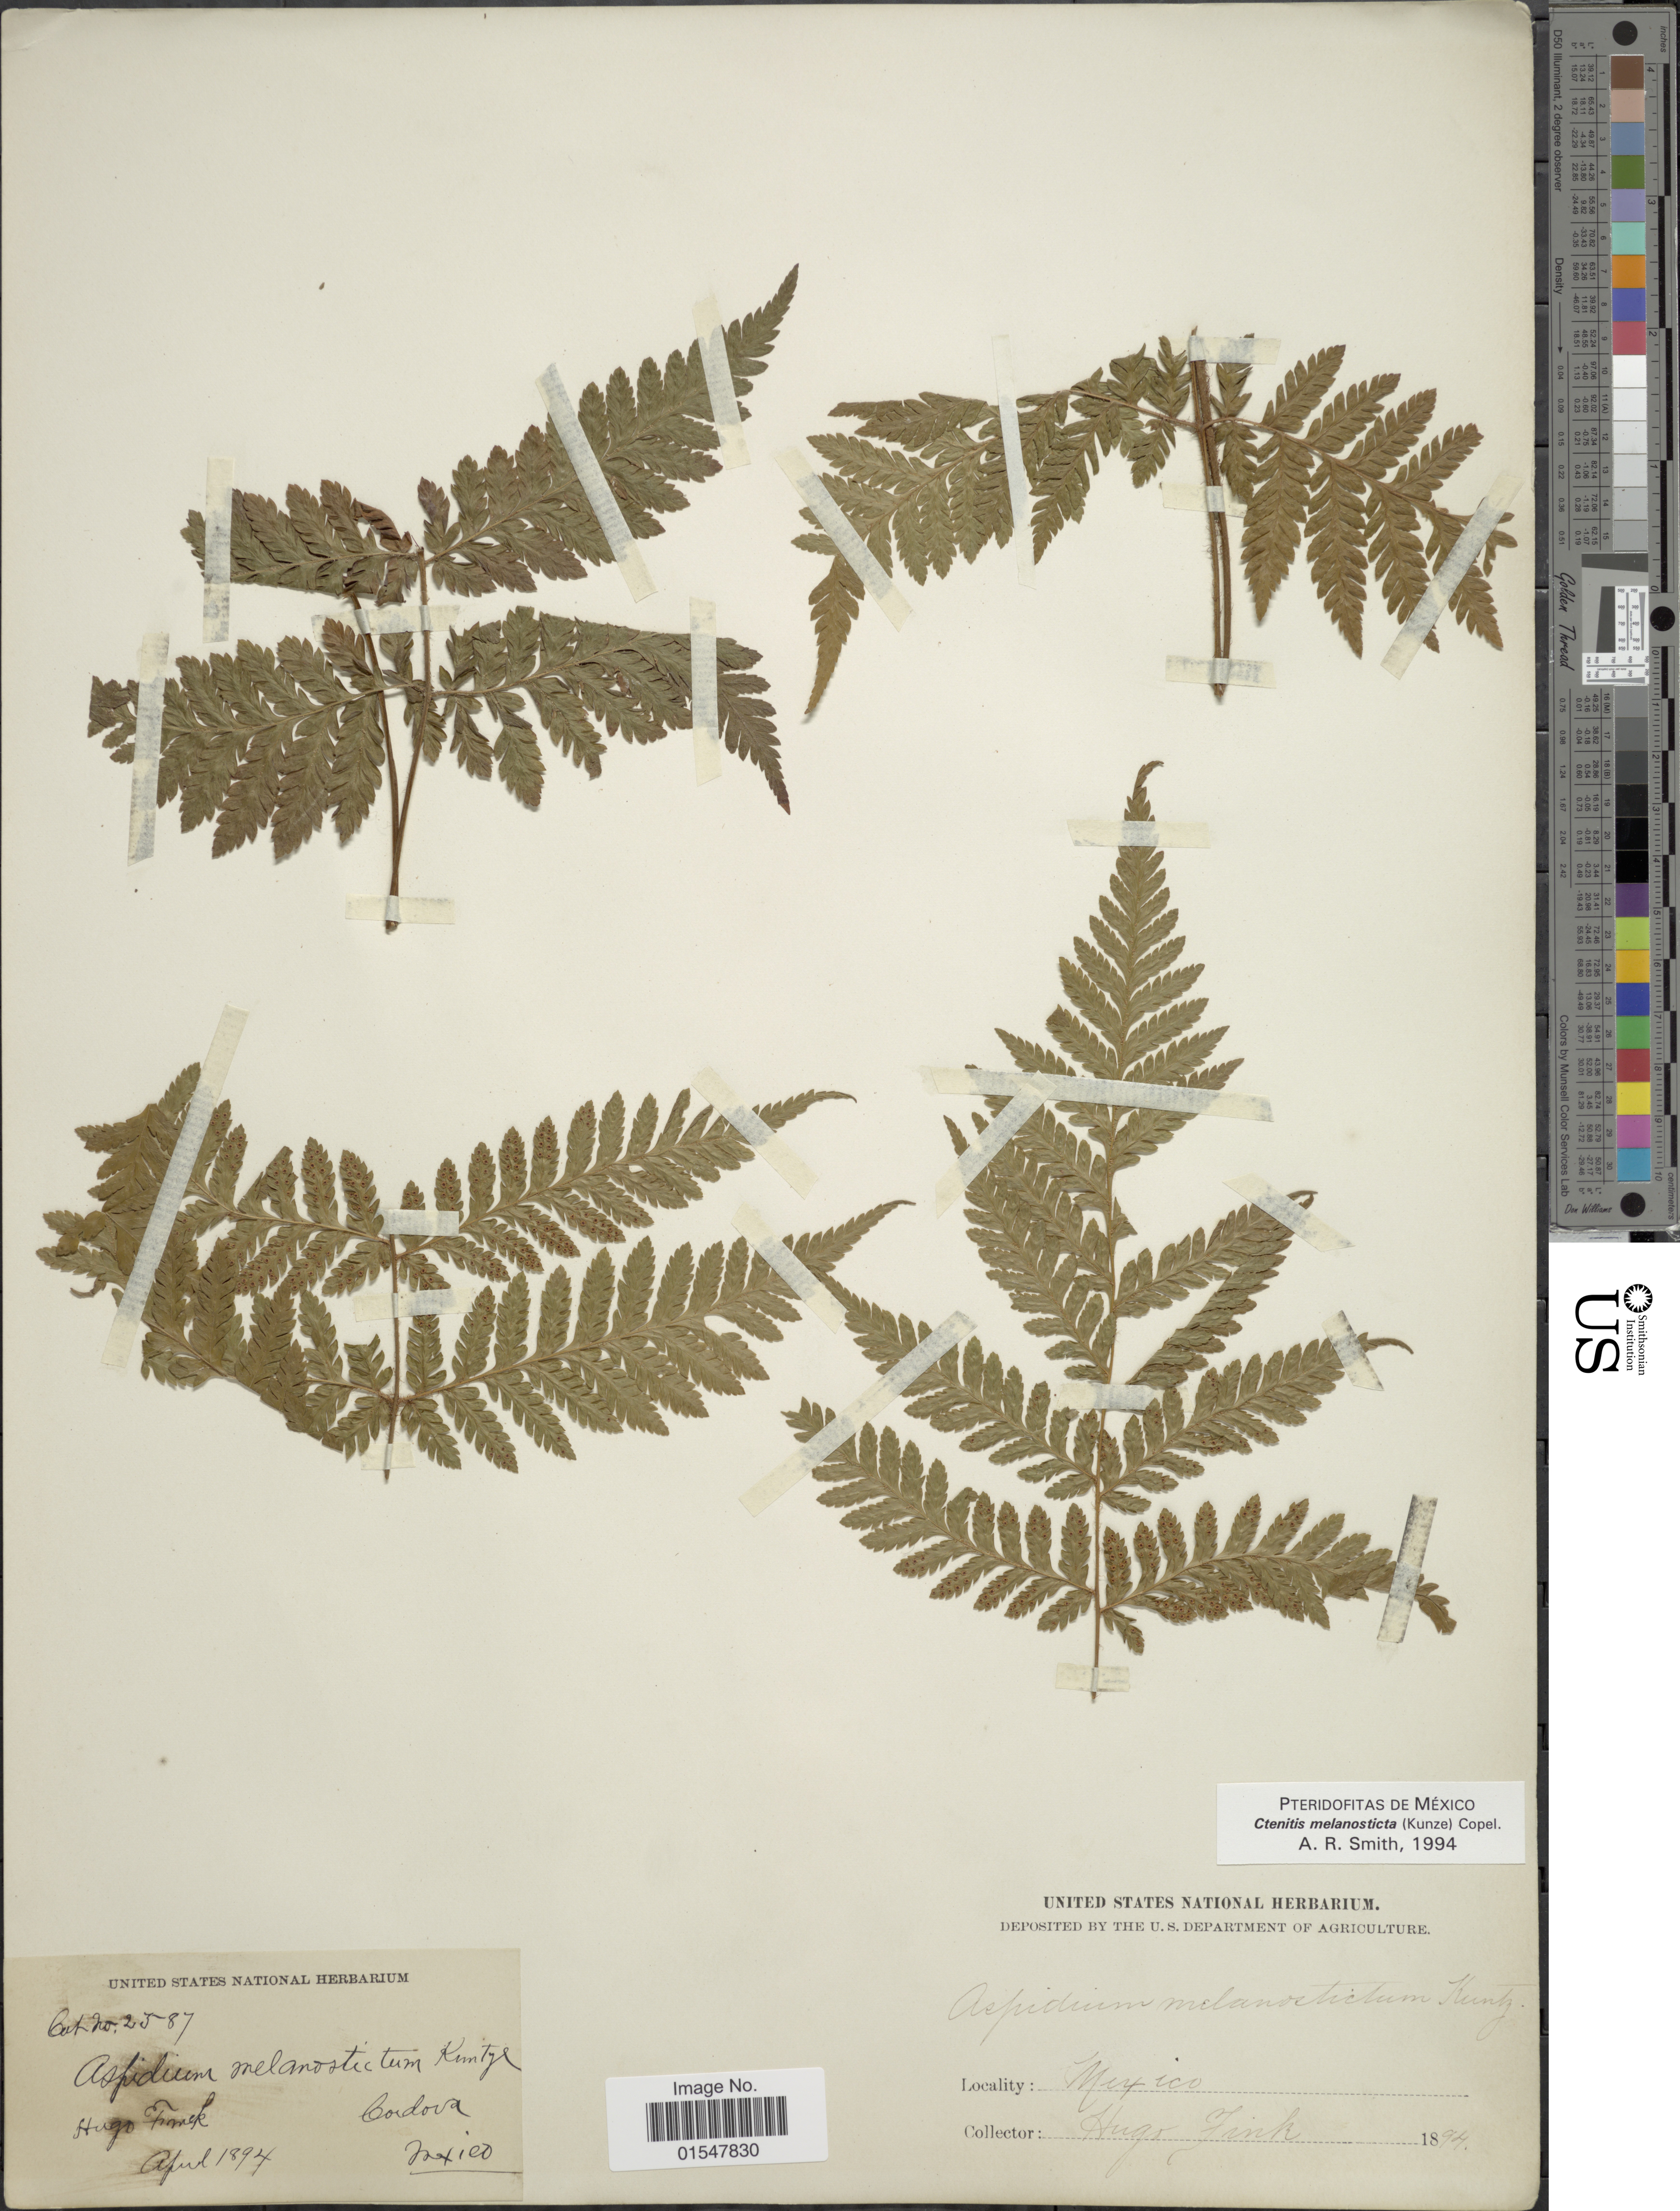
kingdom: Plantae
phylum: Tracheophyta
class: Polypodiopsida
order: Polypodiales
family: Dryopteridaceae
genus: Ctenitis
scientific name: Ctenitis melanosticta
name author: (Kunze) Copel.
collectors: H. Fink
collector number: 2587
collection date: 1894-04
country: Mexico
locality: Cordova